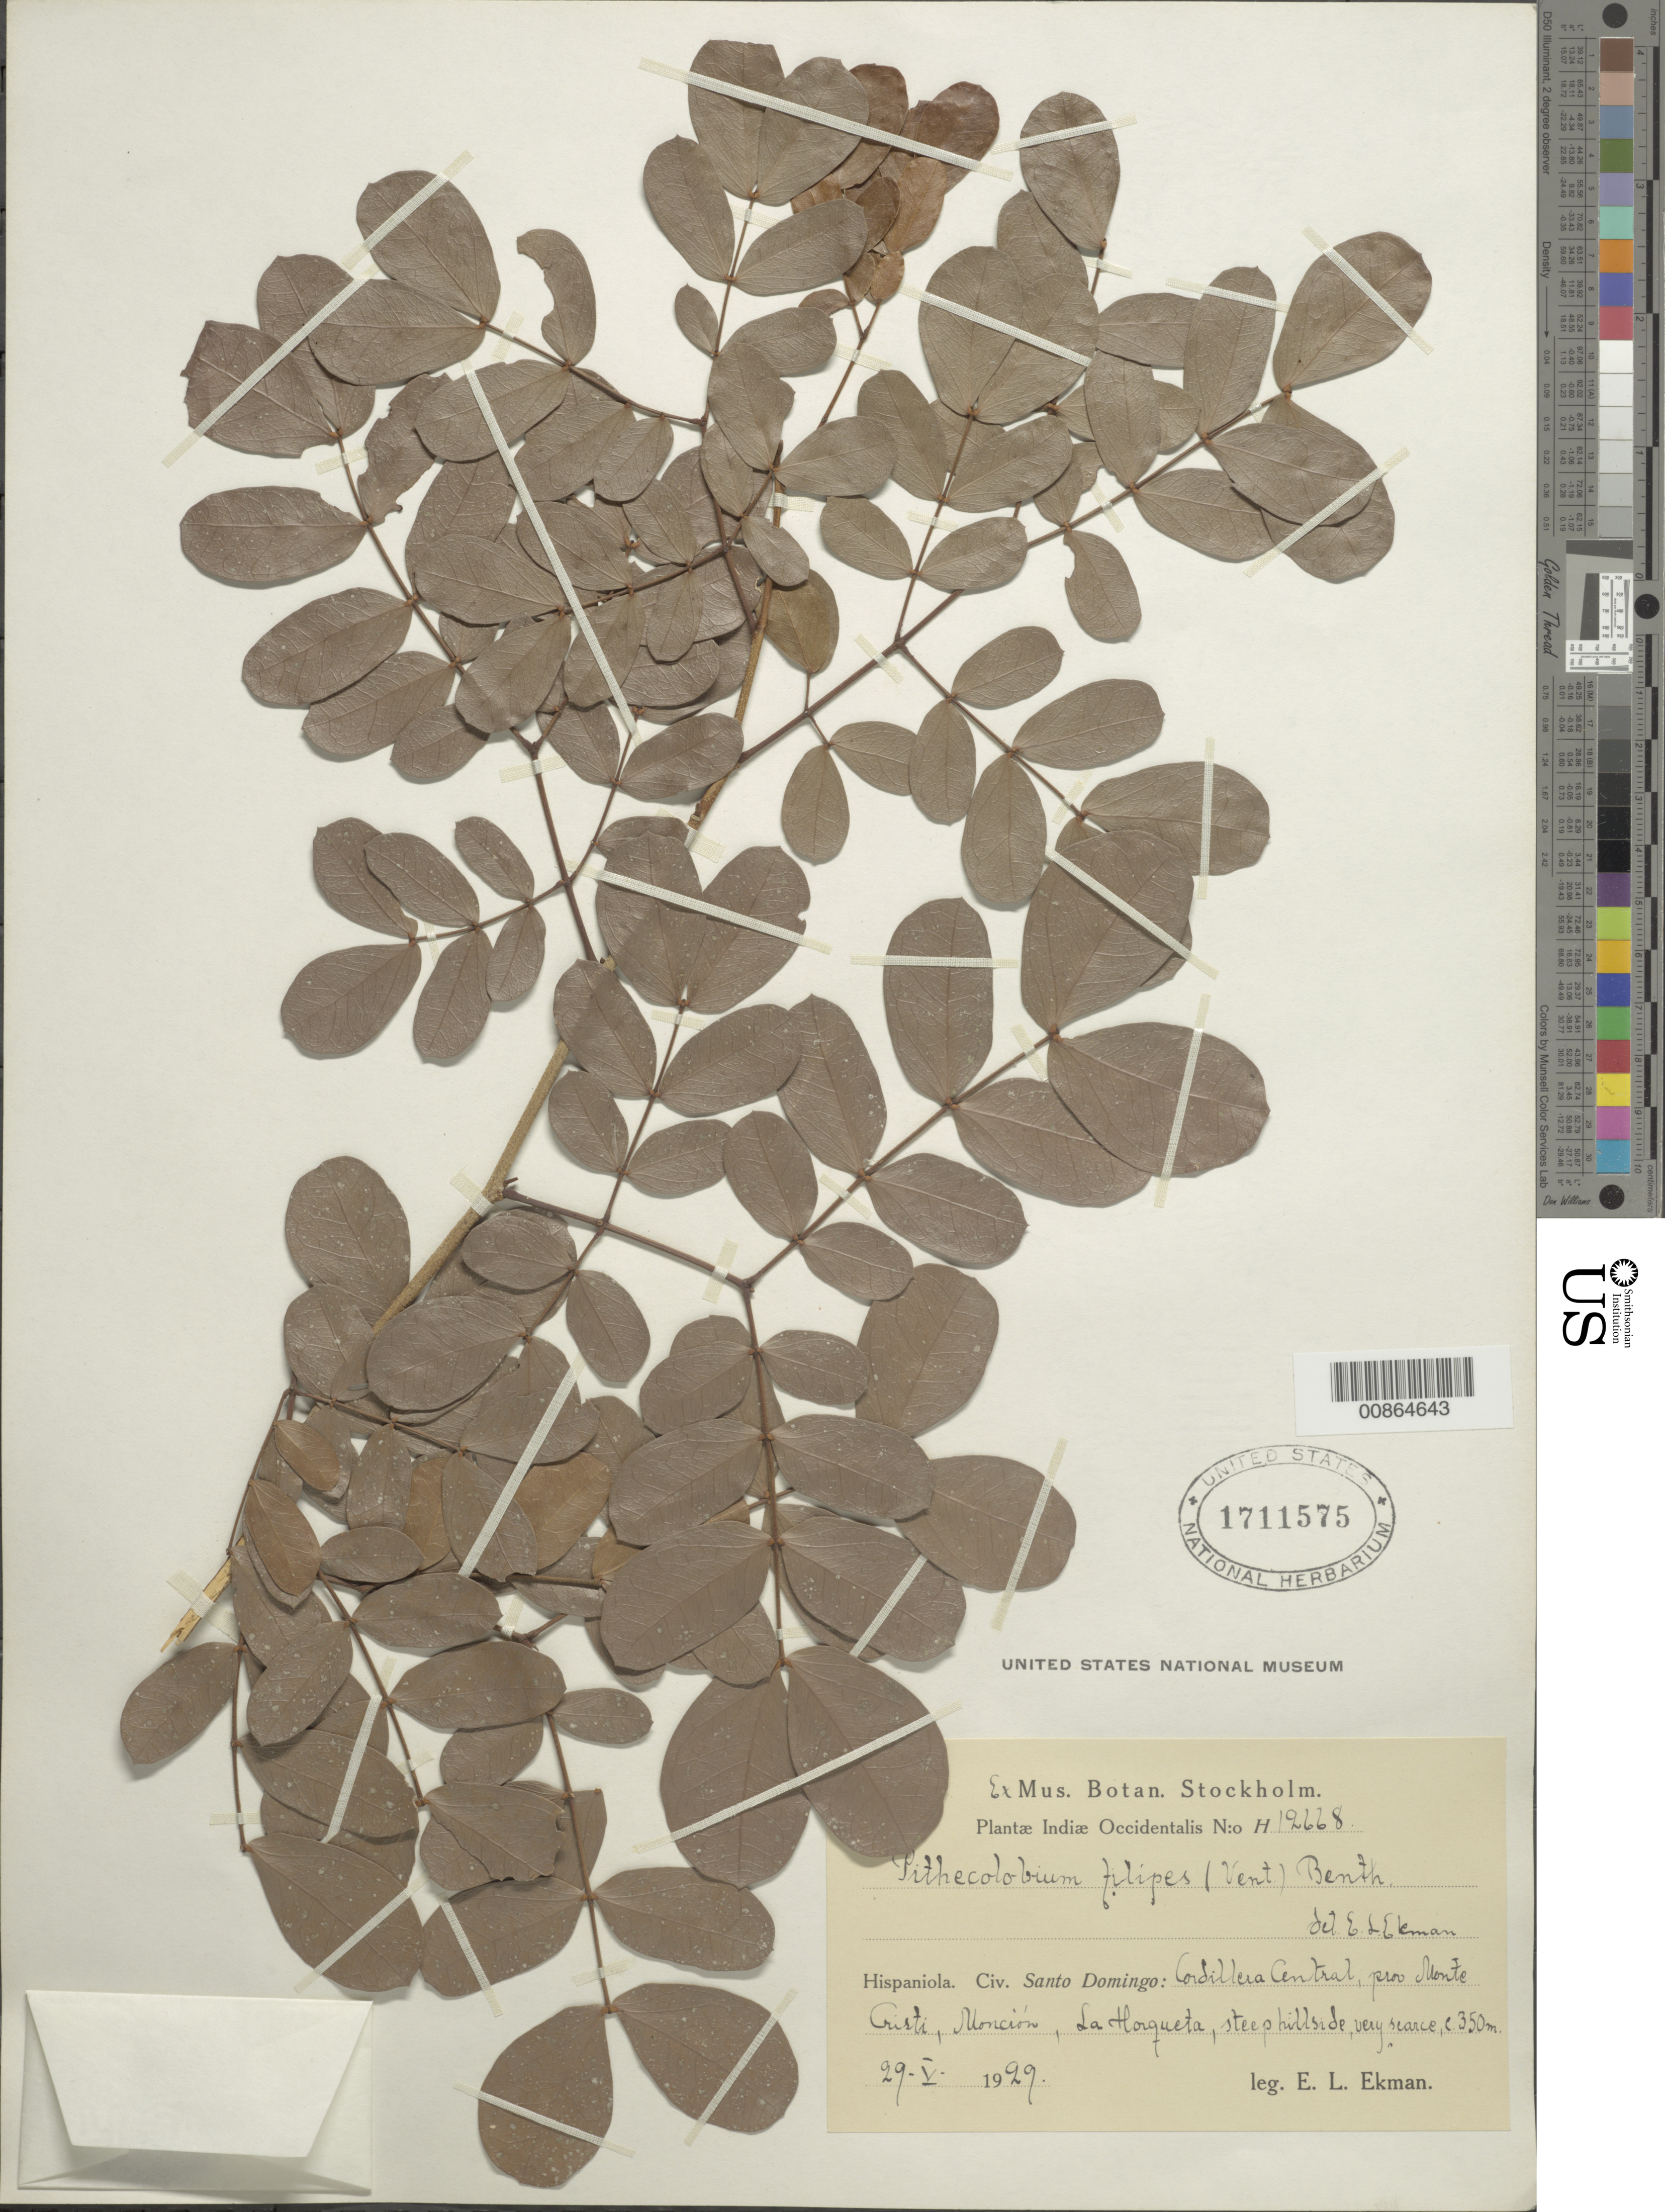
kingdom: Plantae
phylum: Tracheophyta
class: Magnoliopsida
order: Fabales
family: Fabaceae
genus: Pithecellobium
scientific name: Pithecellobium filipes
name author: (Vent.) Benth.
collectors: E. L. Ekman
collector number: H 12668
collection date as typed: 29 May 1929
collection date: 1929-05-29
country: Dominican Republic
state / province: Monte Cristi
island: Hispaniola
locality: Cordillera Central, Monción, La Horqueta.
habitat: Steep hillside.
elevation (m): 350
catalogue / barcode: US 1711575